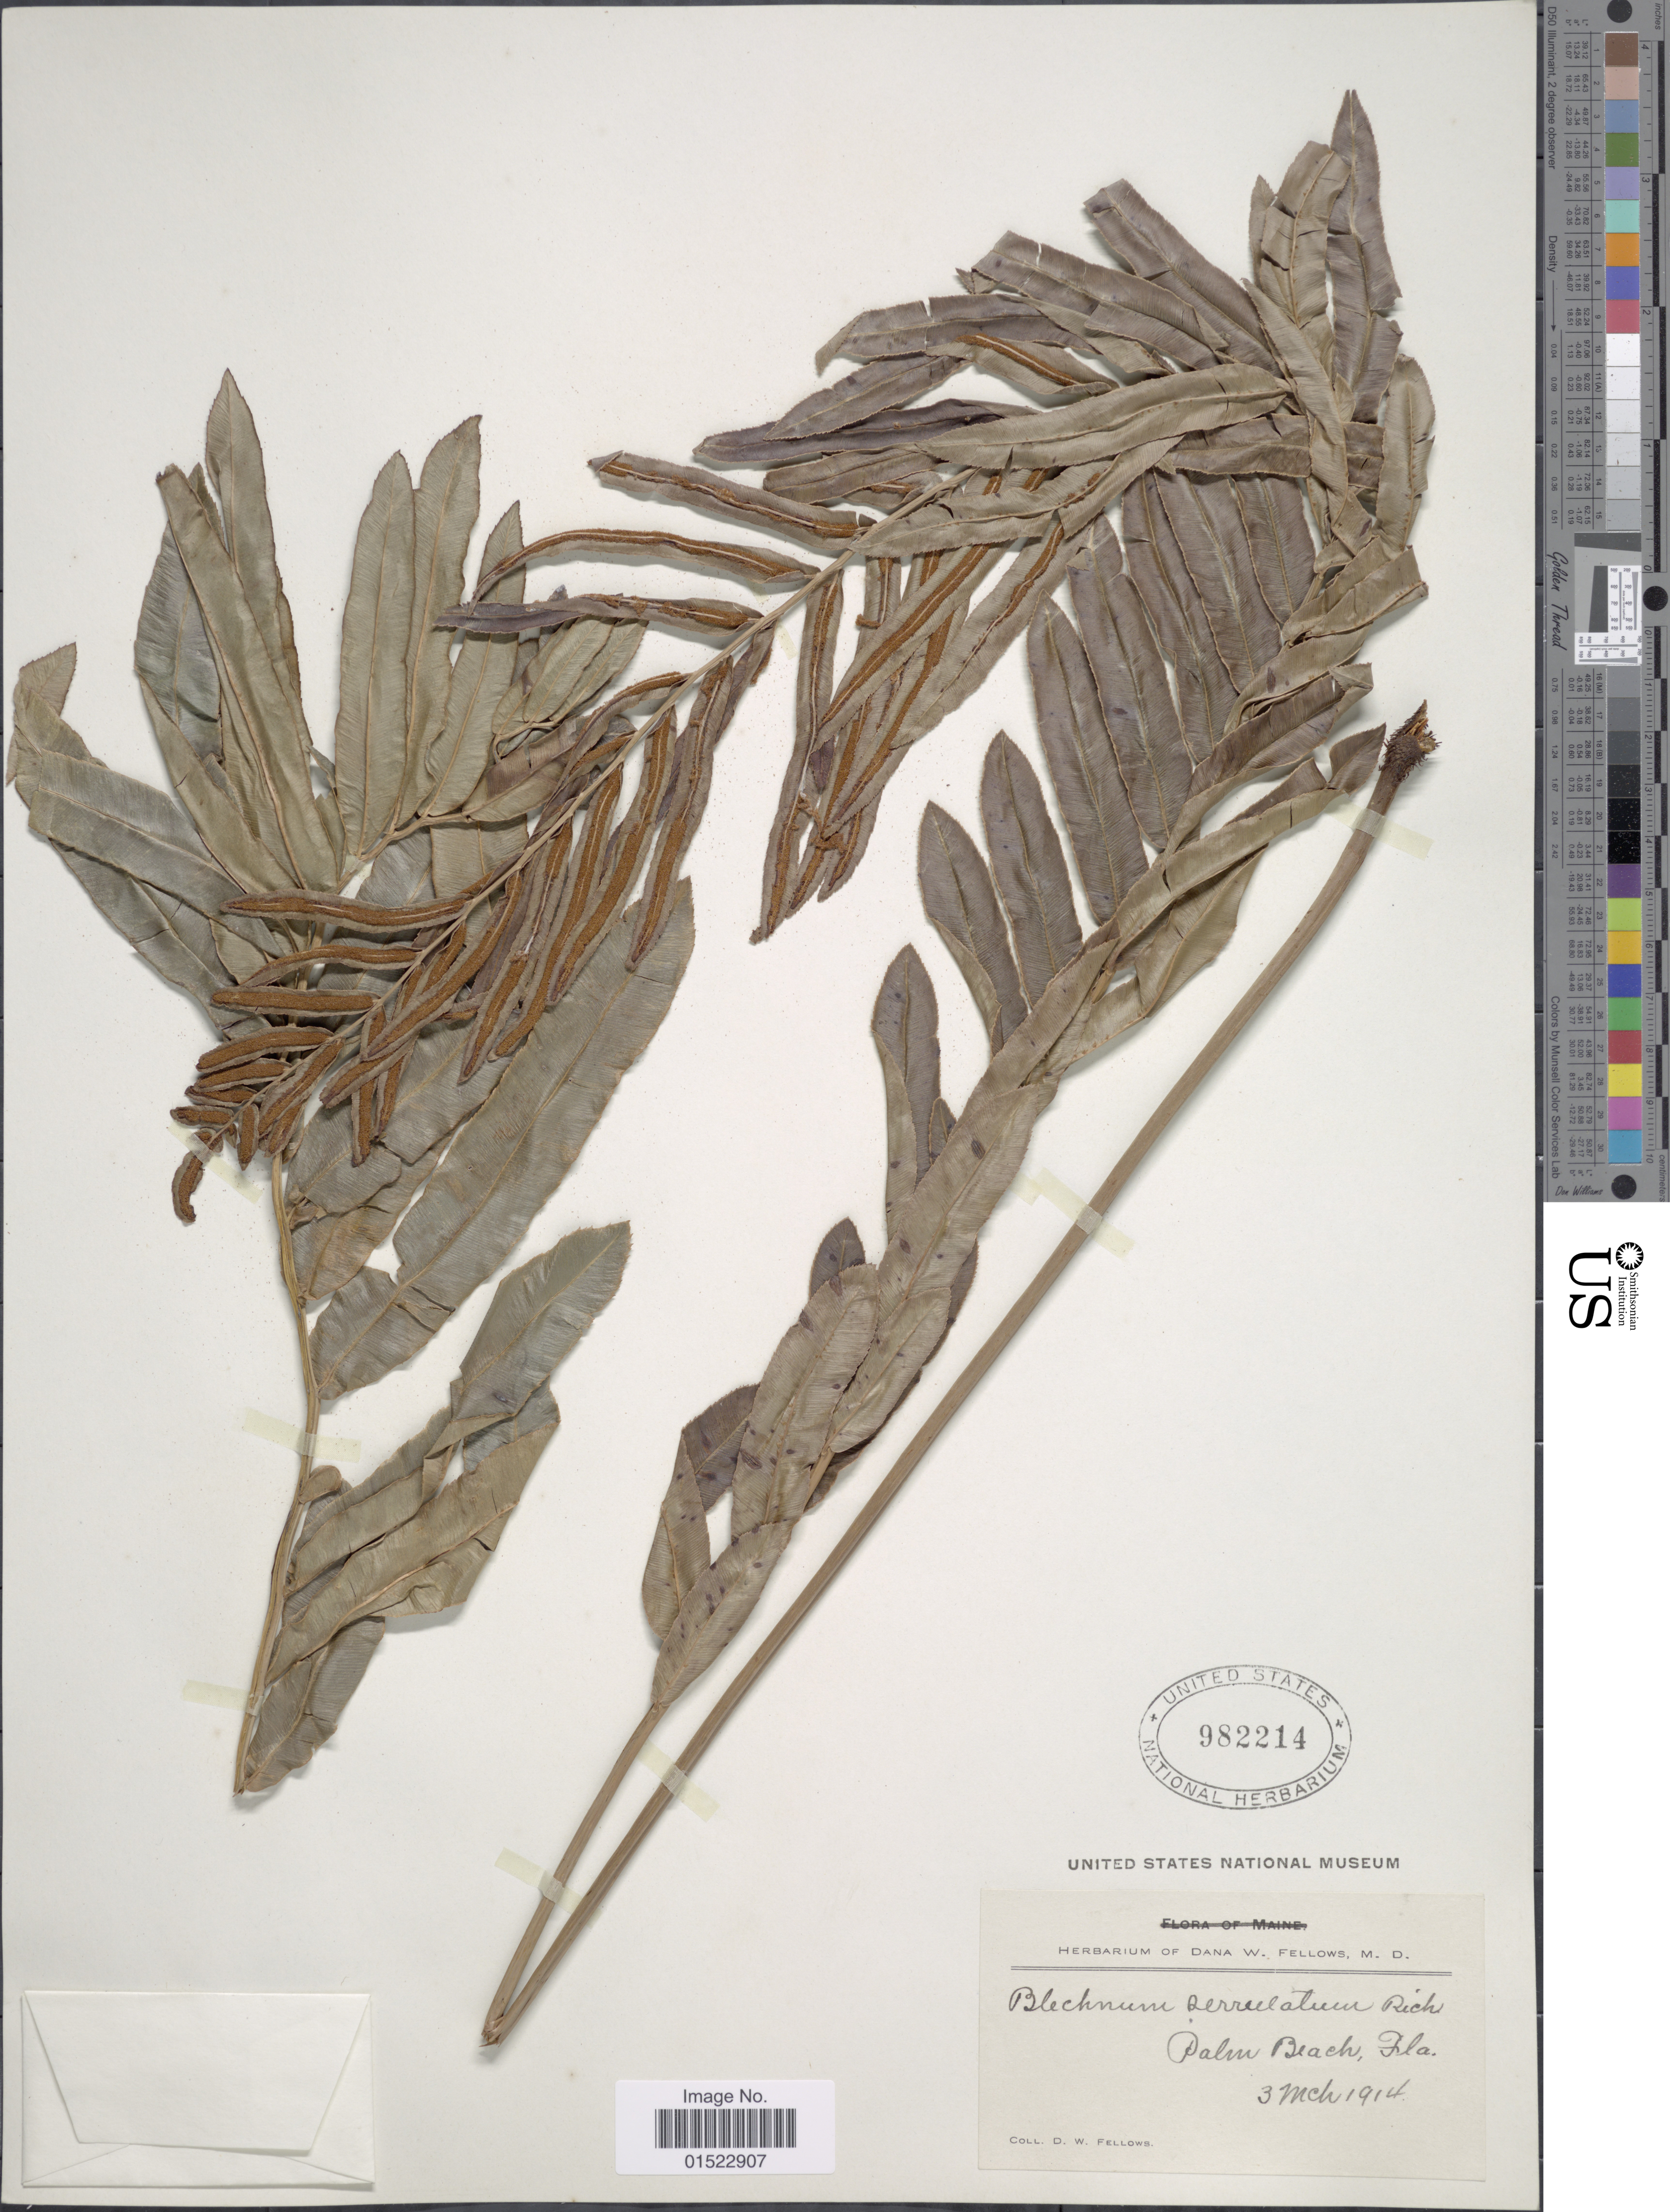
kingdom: Plantae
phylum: Tracheophyta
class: Polypodiopsida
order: Polypodiales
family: Blechnaceae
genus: Telmatoblechnum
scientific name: Telmatoblechnum serrulatum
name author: (Rich.) Perrie et al.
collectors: D. W. Fellows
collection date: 1914-03-03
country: United States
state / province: Florida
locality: Palm Beach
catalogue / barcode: US 982214